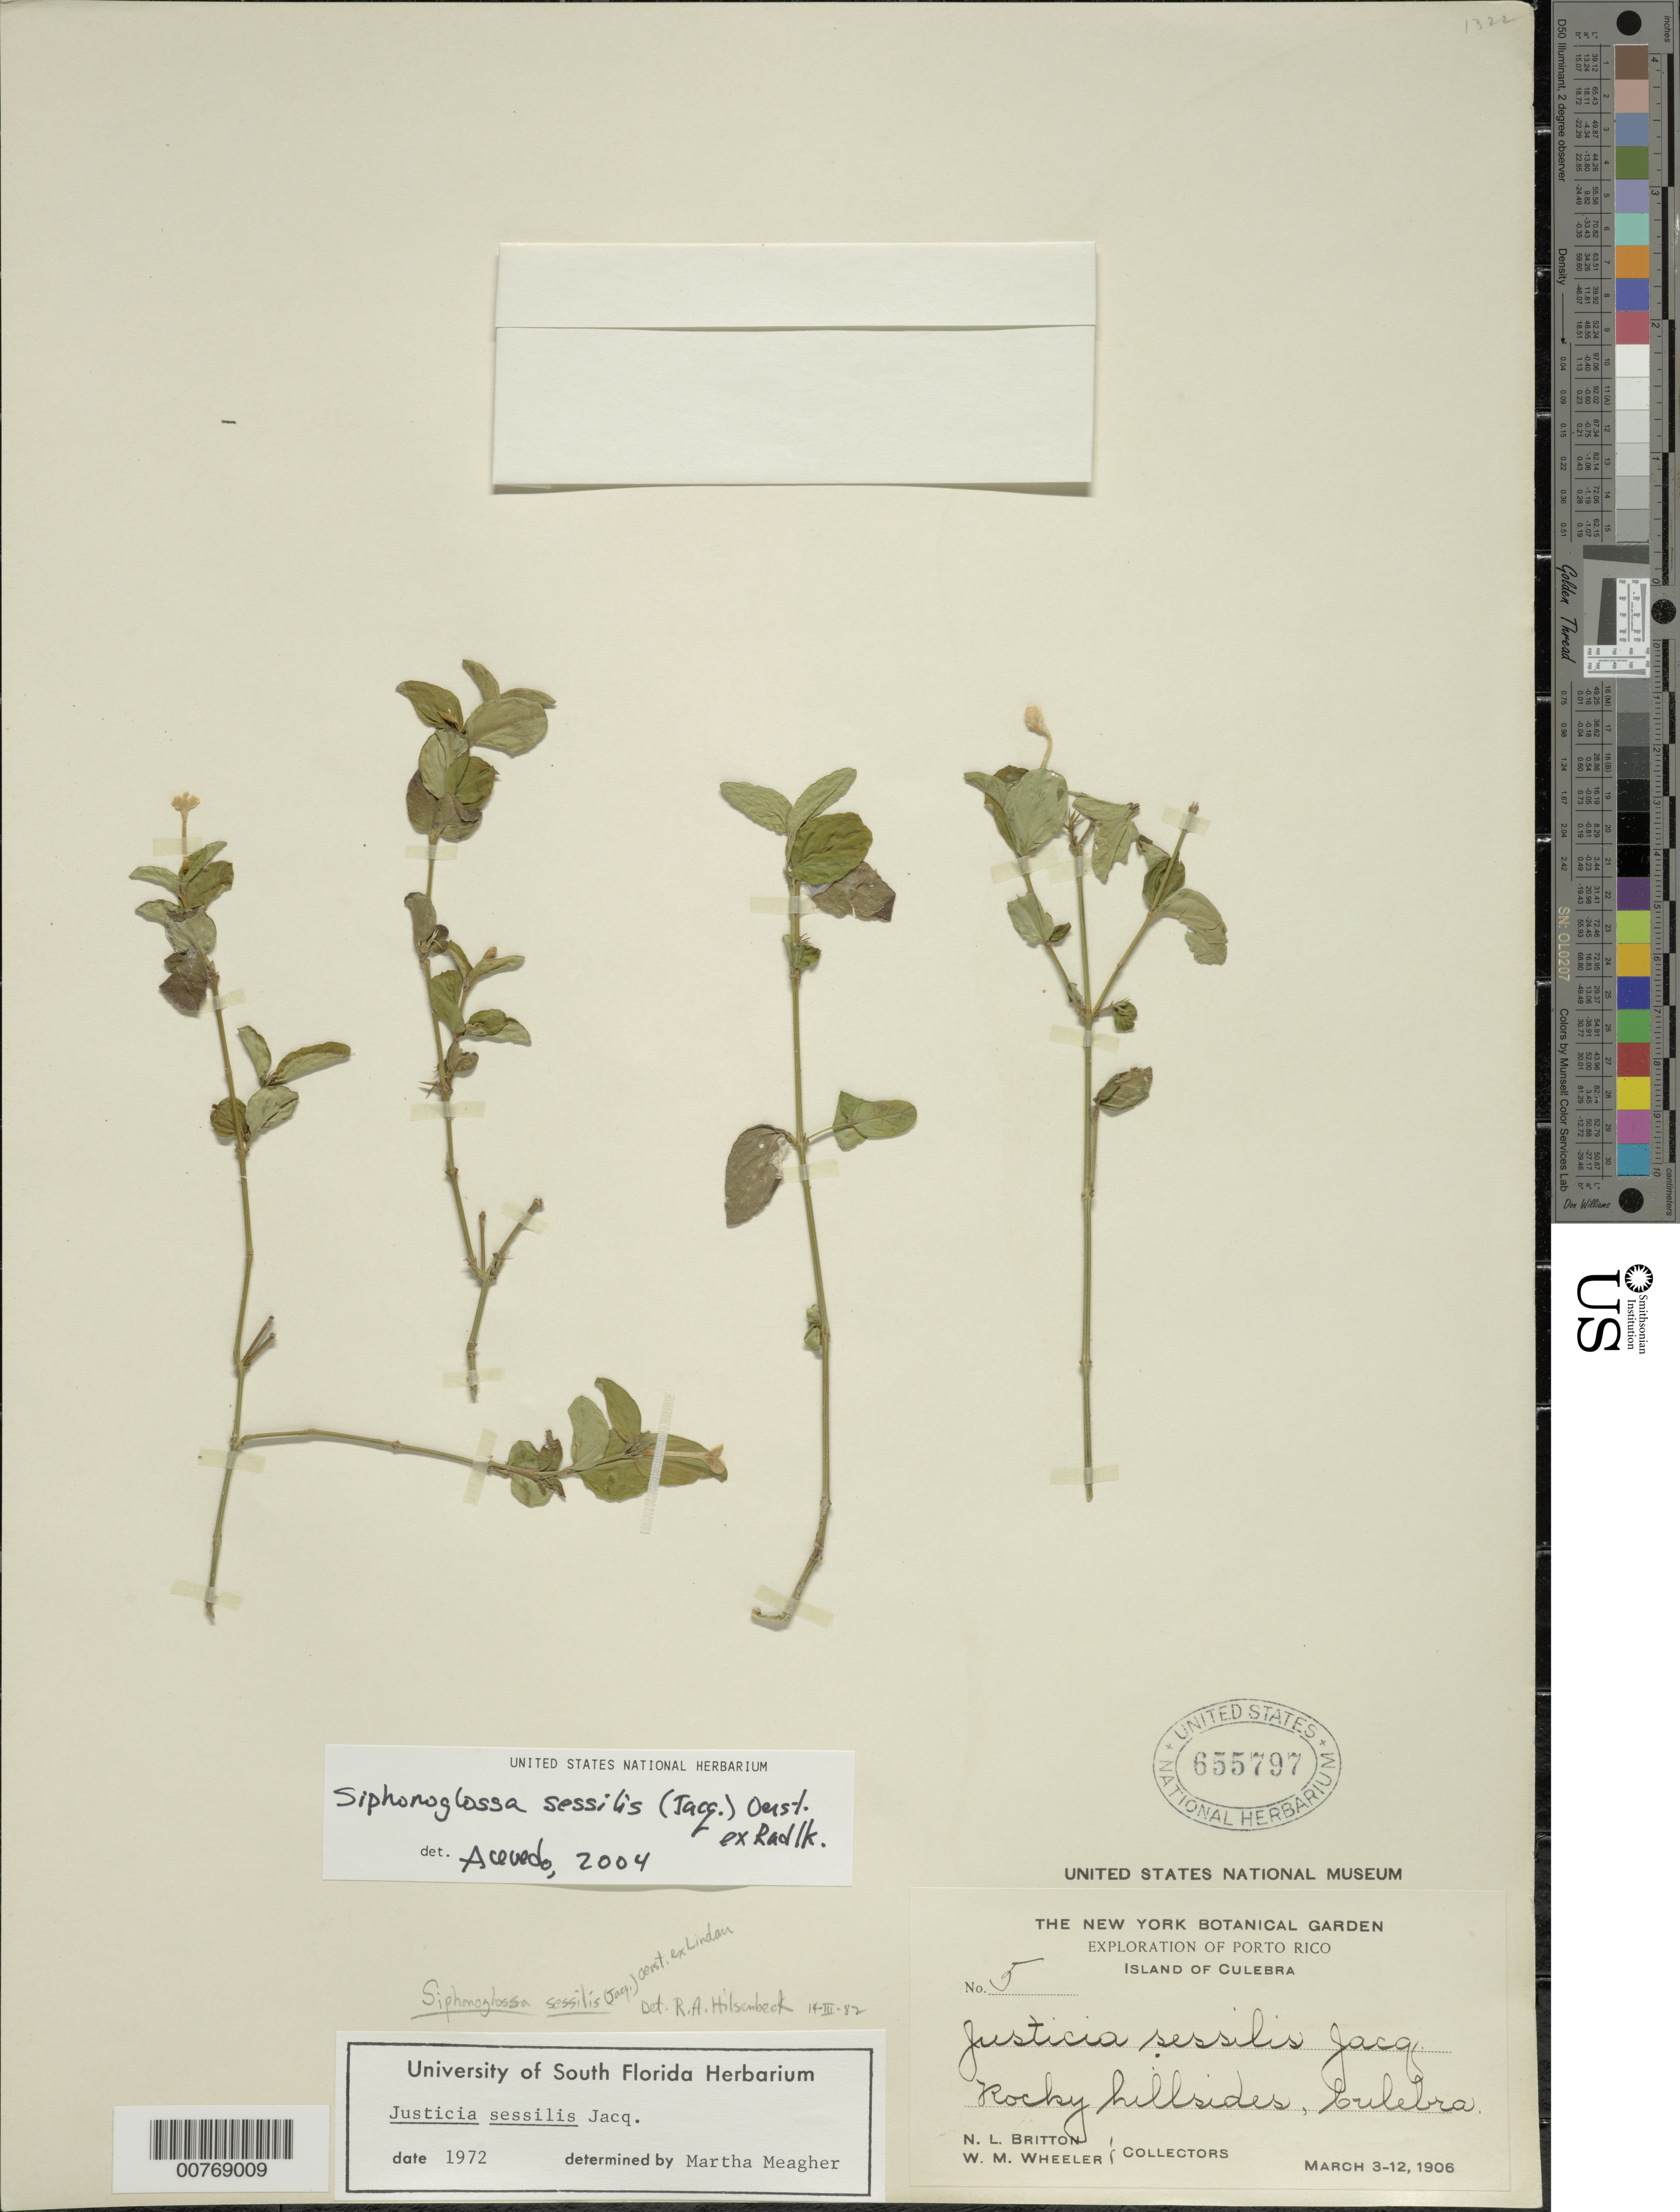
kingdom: Plantae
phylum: Tracheophyta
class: Magnoliopsida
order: Lamiales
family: Acanthaceae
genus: Siphonoglossa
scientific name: Siphonoglossa sessilis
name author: (Jacq.) D.N. Gibson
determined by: Acevedo-Rodríguez, P., (BOT), Smithsonian Institution - National Museum of Natural History (UNITED STATES)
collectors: N. Britton & W. Wheeler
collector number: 5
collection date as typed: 03 Mar 1906 to 12 Mar 1906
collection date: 1906-03-03/1906-03-12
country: Puerto Rico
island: Culebra I.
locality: Island of Culebra.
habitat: Rocky hillside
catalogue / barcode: US 655797